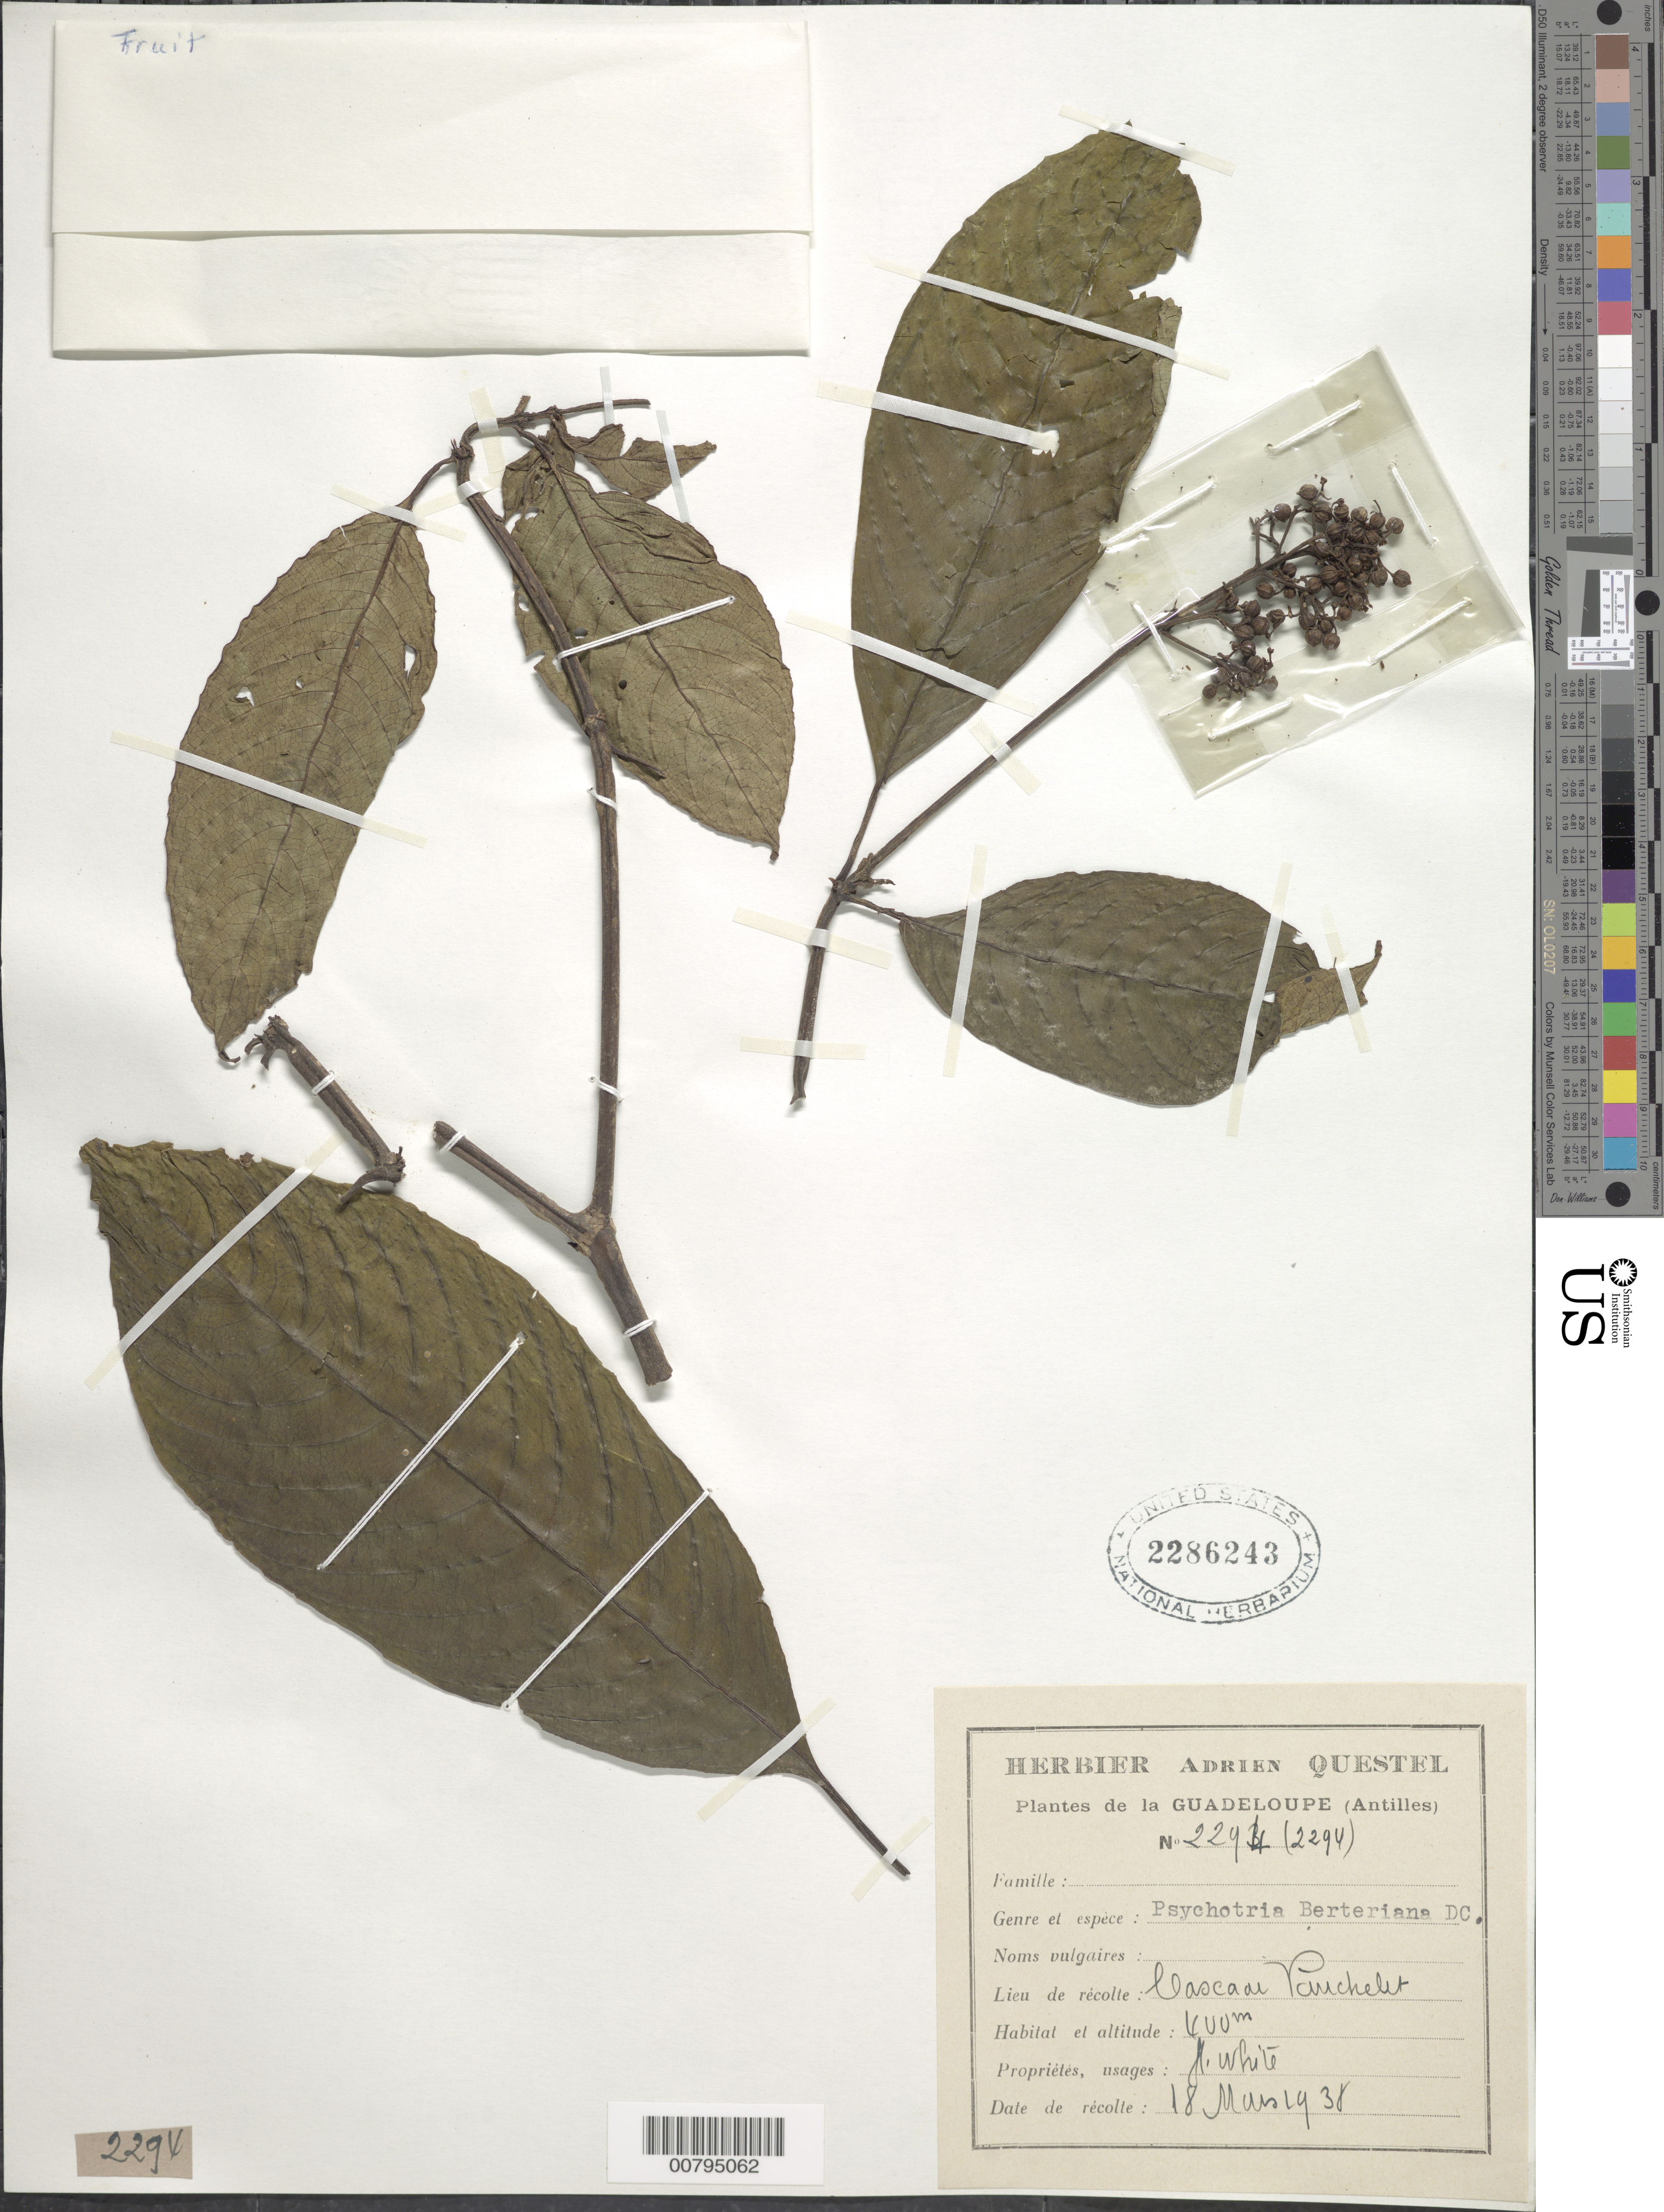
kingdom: Plantae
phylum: Tracheophyta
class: Magnoliopsida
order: Gentianales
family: Rubiaceae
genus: Psychotria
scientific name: Psychotria berteroana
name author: DC.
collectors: A. Questel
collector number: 2294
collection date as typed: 18 Mar 1938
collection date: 1938-03-18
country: Guadeloupe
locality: Vascan (sp?) Panchelet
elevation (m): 400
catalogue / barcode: US 2286243